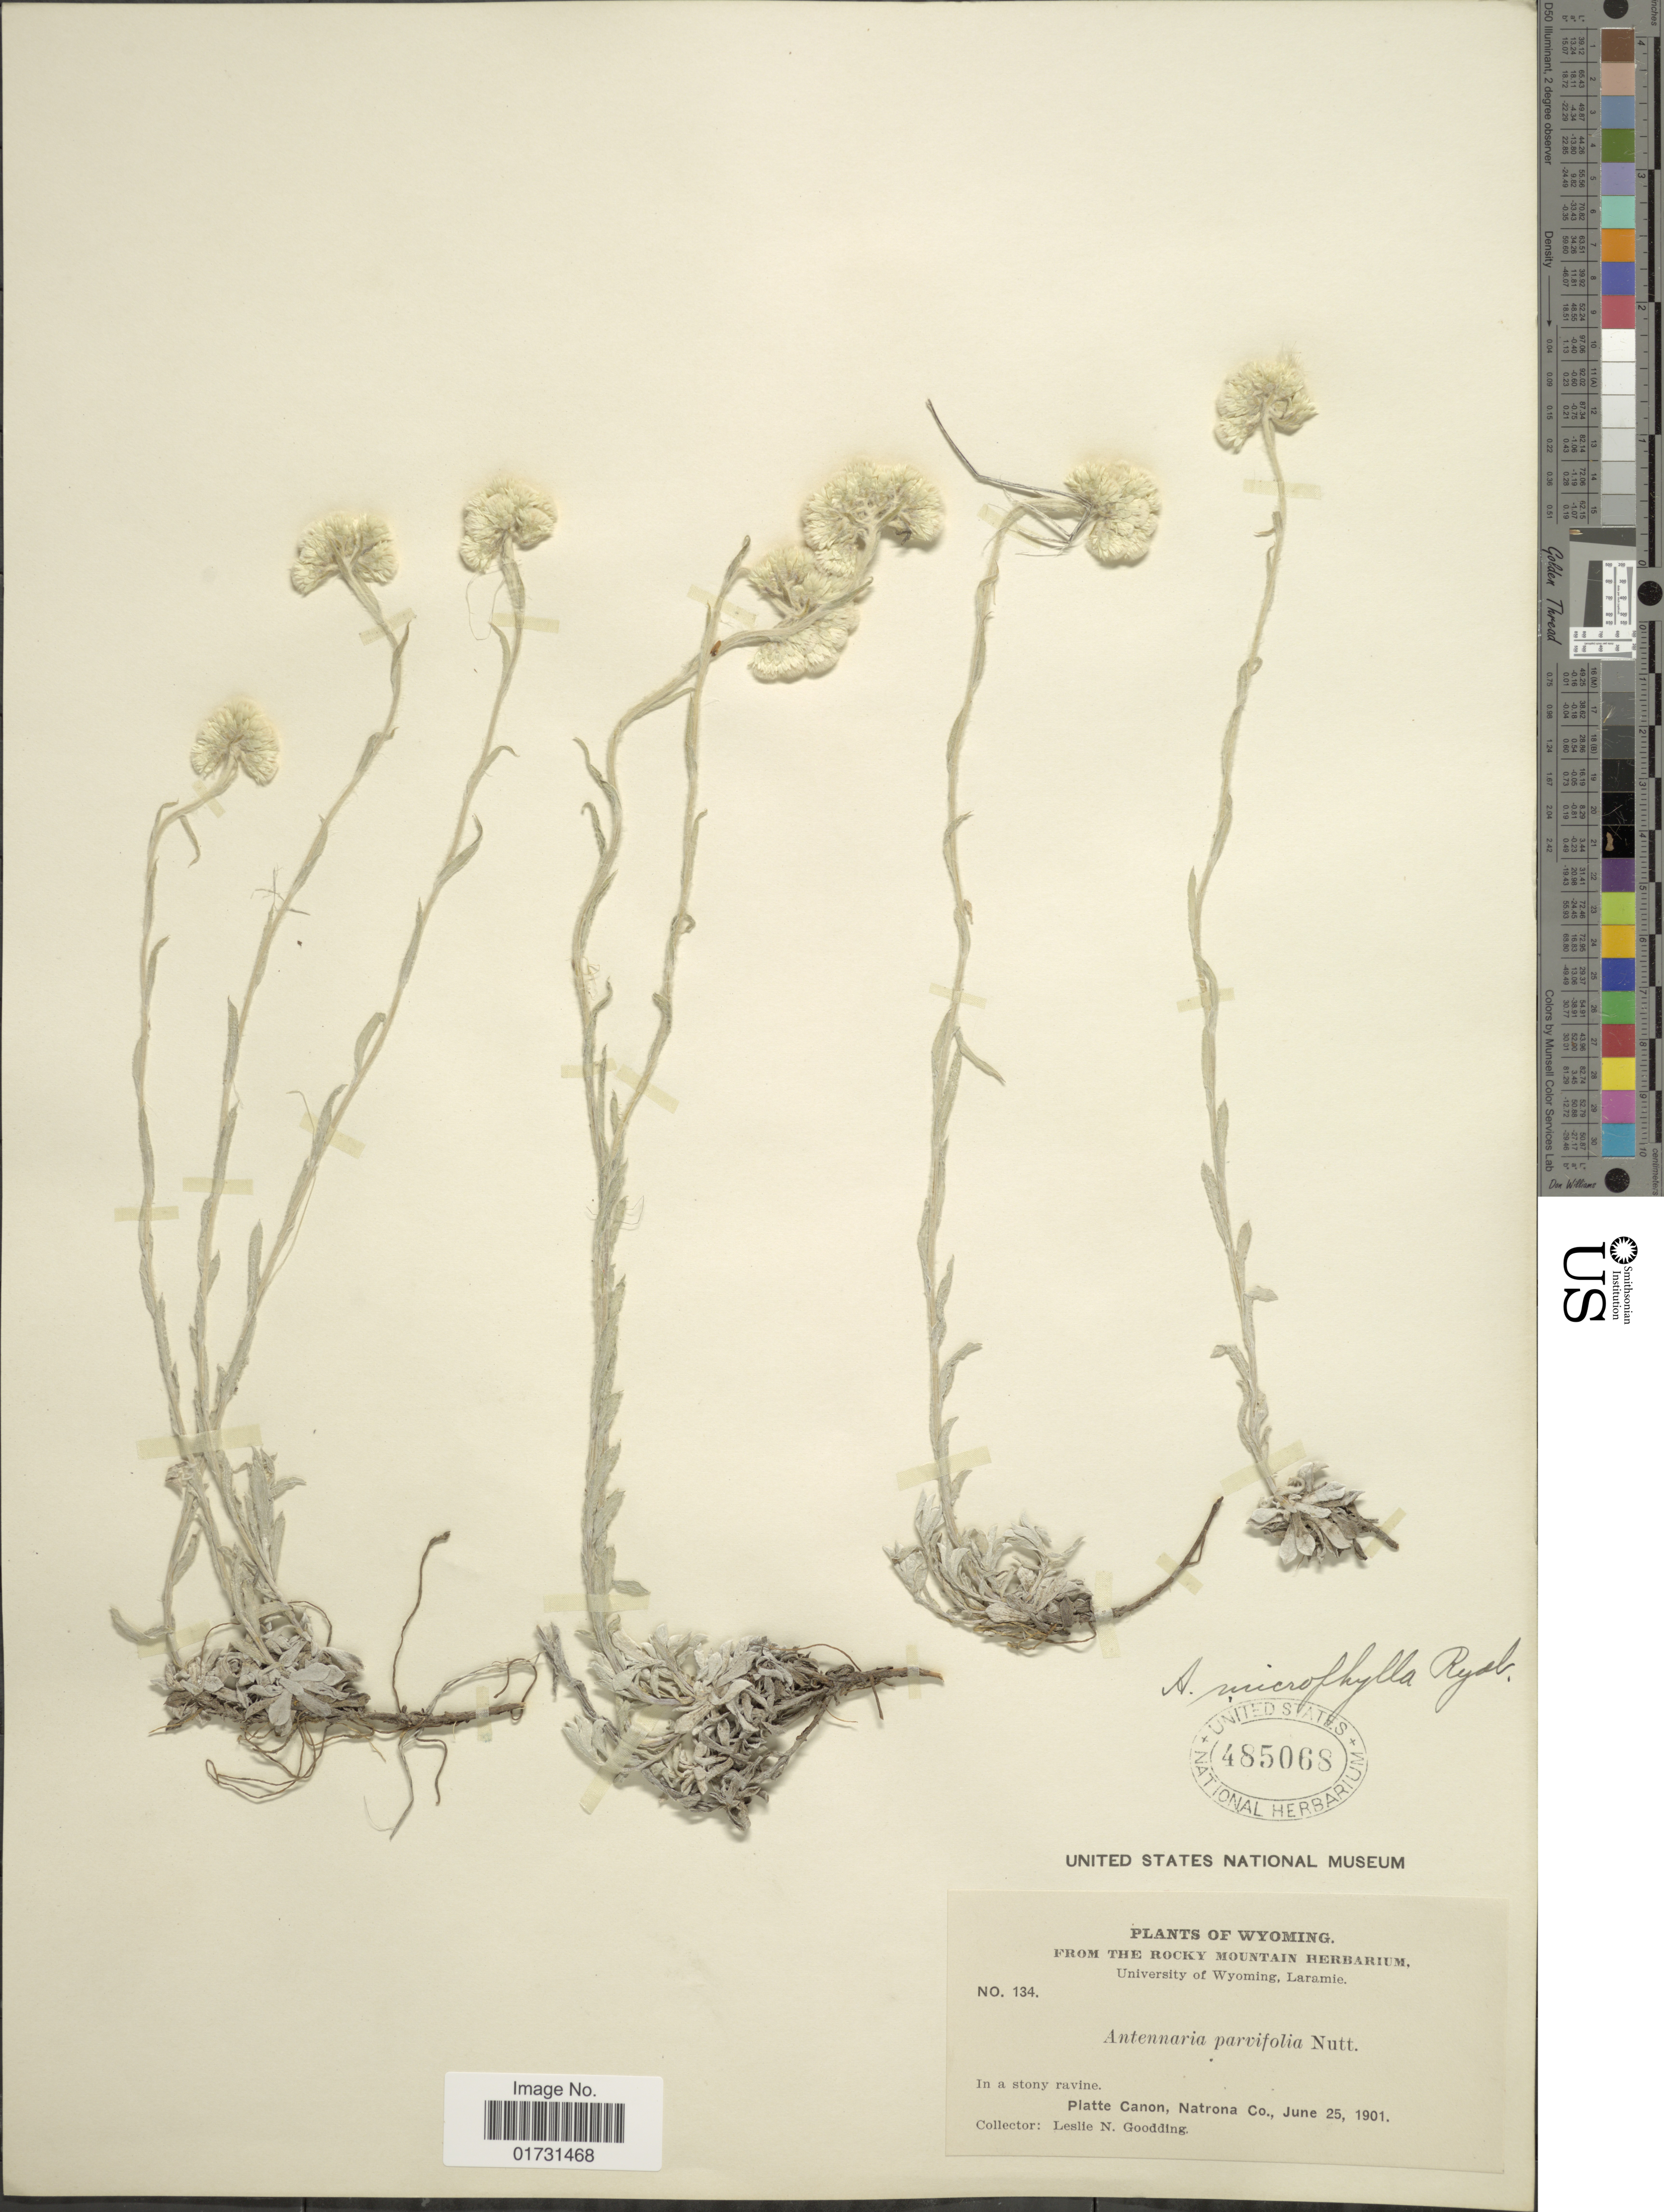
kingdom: Plantae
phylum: Tracheophyta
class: Magnoliopsida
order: Asterales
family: Asteraceae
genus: Antennaria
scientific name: Antennaria microphylla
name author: Rydb.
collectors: L. N. Goodding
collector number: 134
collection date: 1901-06-25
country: United States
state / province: Wyoming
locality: Platte Canon, Natrona Co.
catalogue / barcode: US 485068